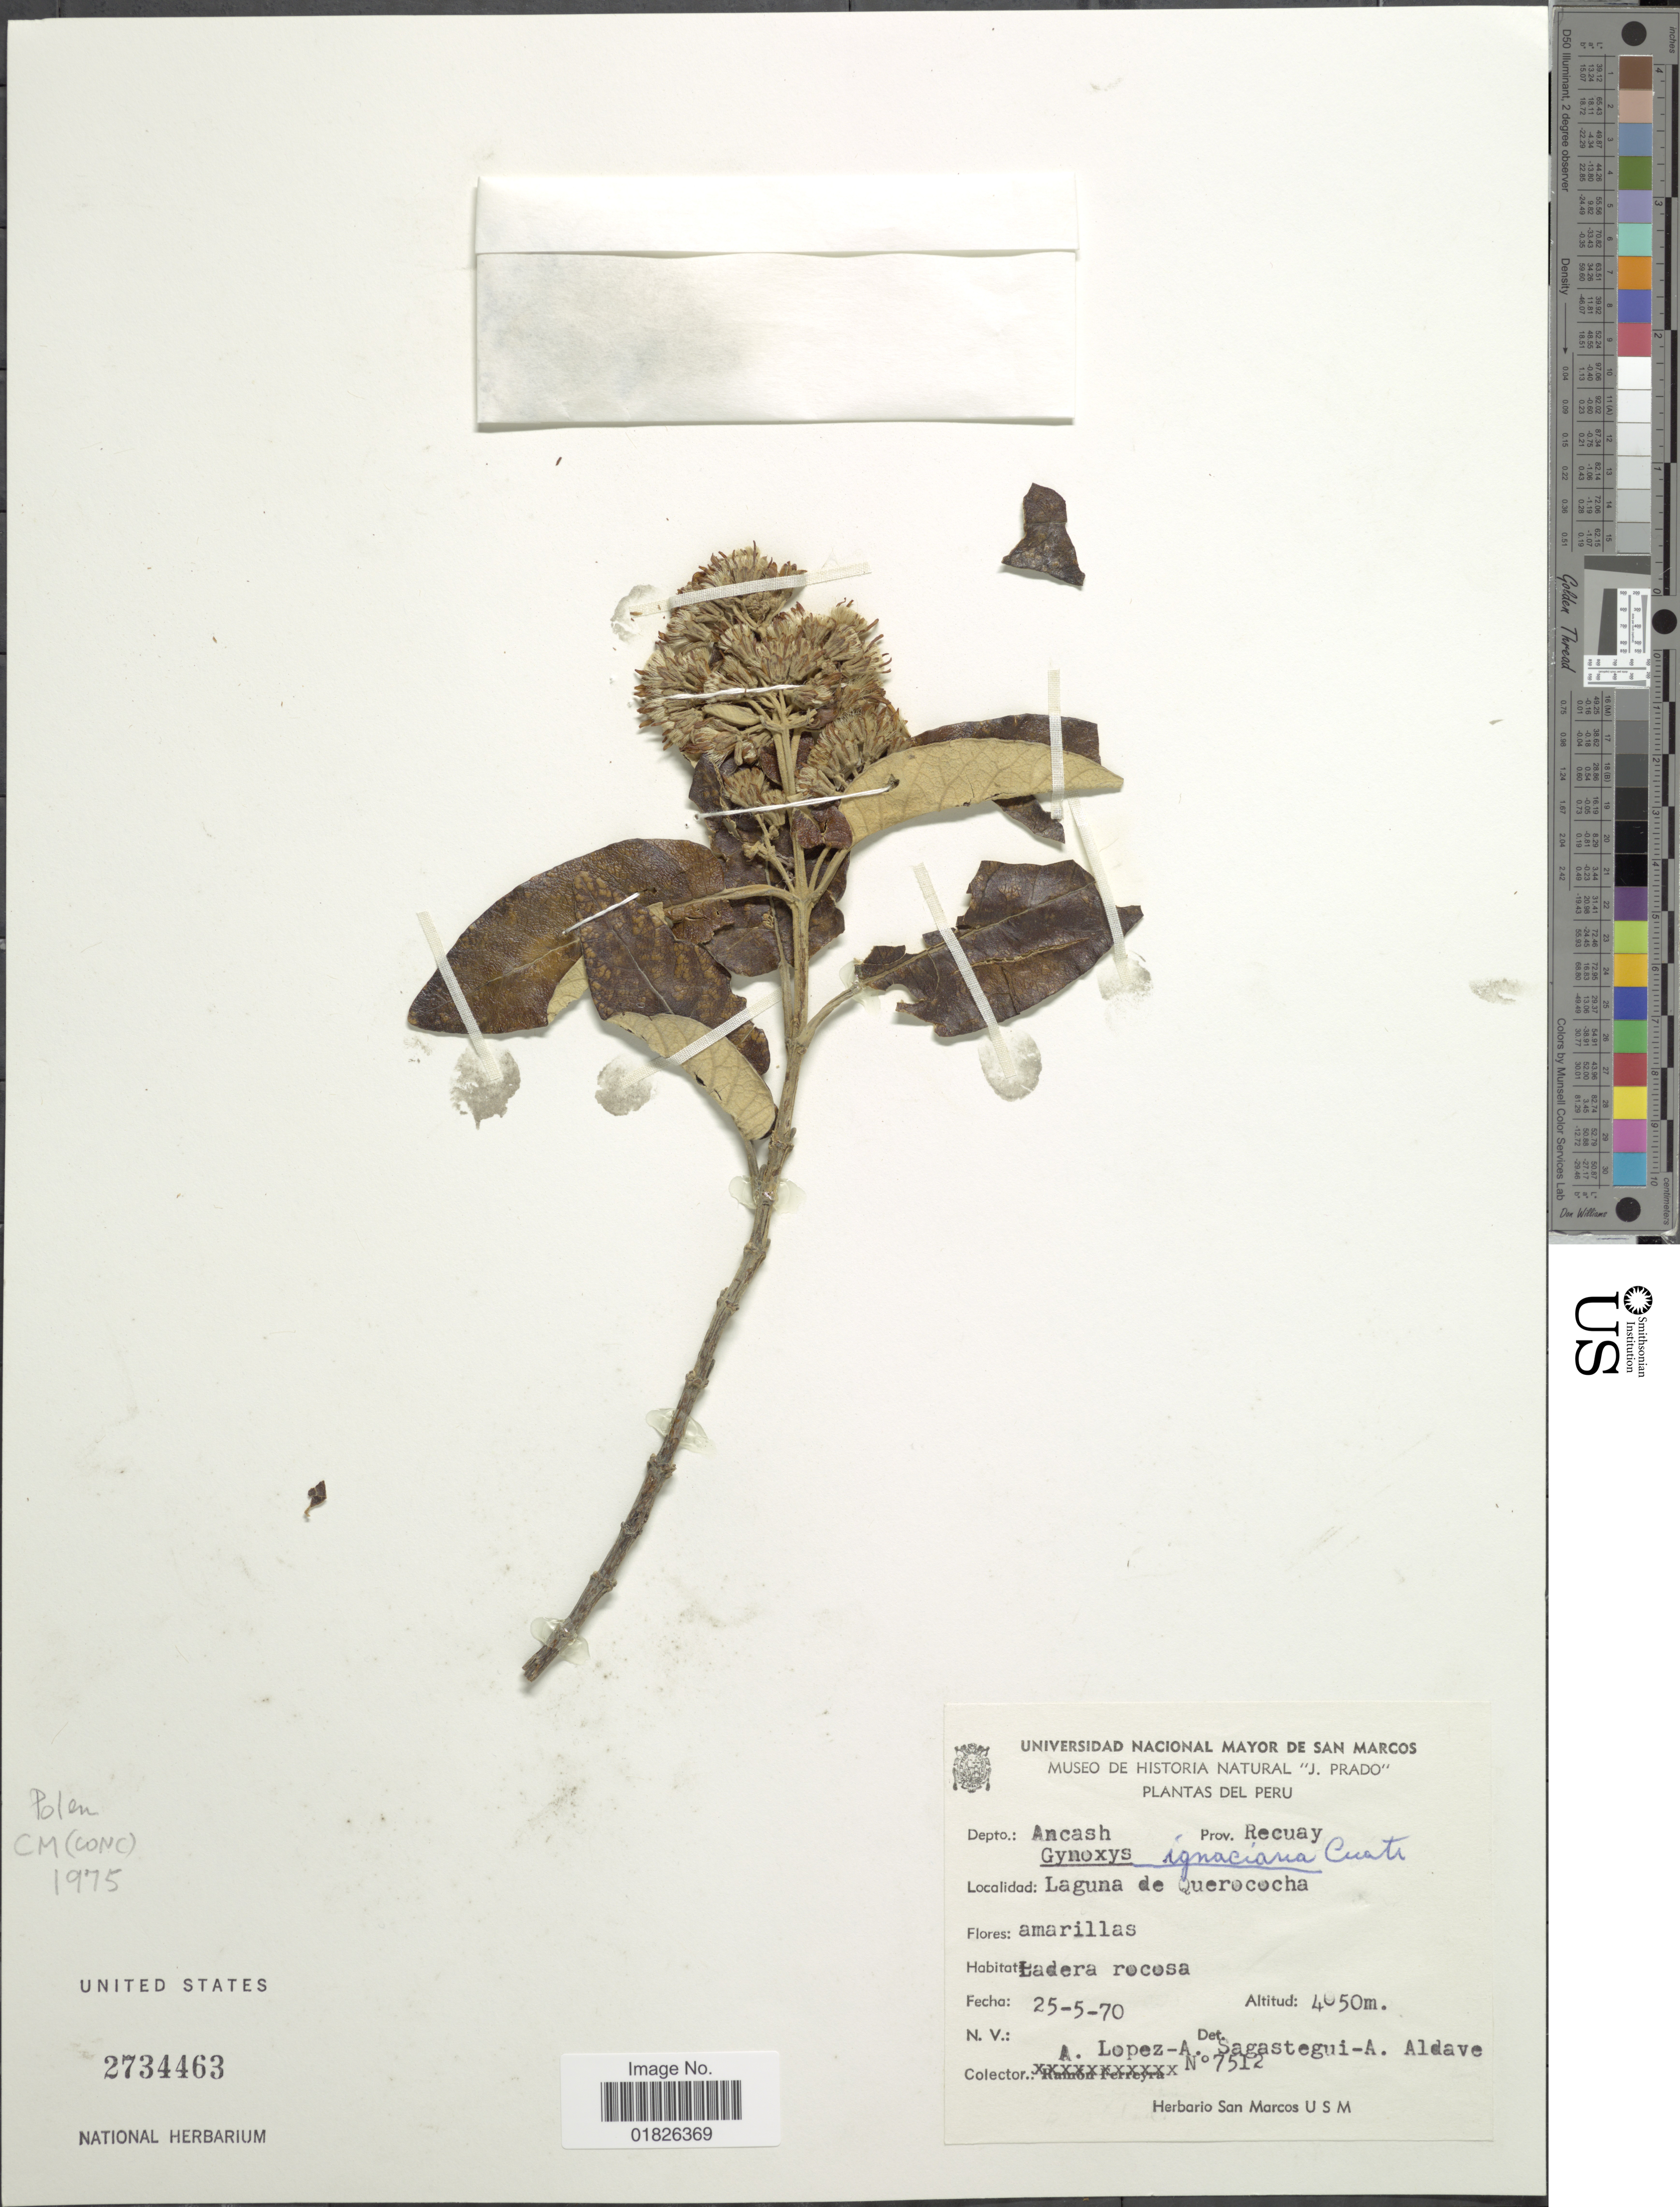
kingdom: Plantae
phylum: Tracheophyta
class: Magnoliopsida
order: Asterales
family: Asteraceae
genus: Gynoxys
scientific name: Gynoxys ignaciana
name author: Cuatrec.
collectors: A. Alba-Lopez, A. Sagástegui A. & A. Aldave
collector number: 7512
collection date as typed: Transcribed d/m/y: 25/5/70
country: Peru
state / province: Ancash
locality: Prov. Recuay, Laguna de Querococha.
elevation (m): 4050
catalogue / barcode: US 2734463